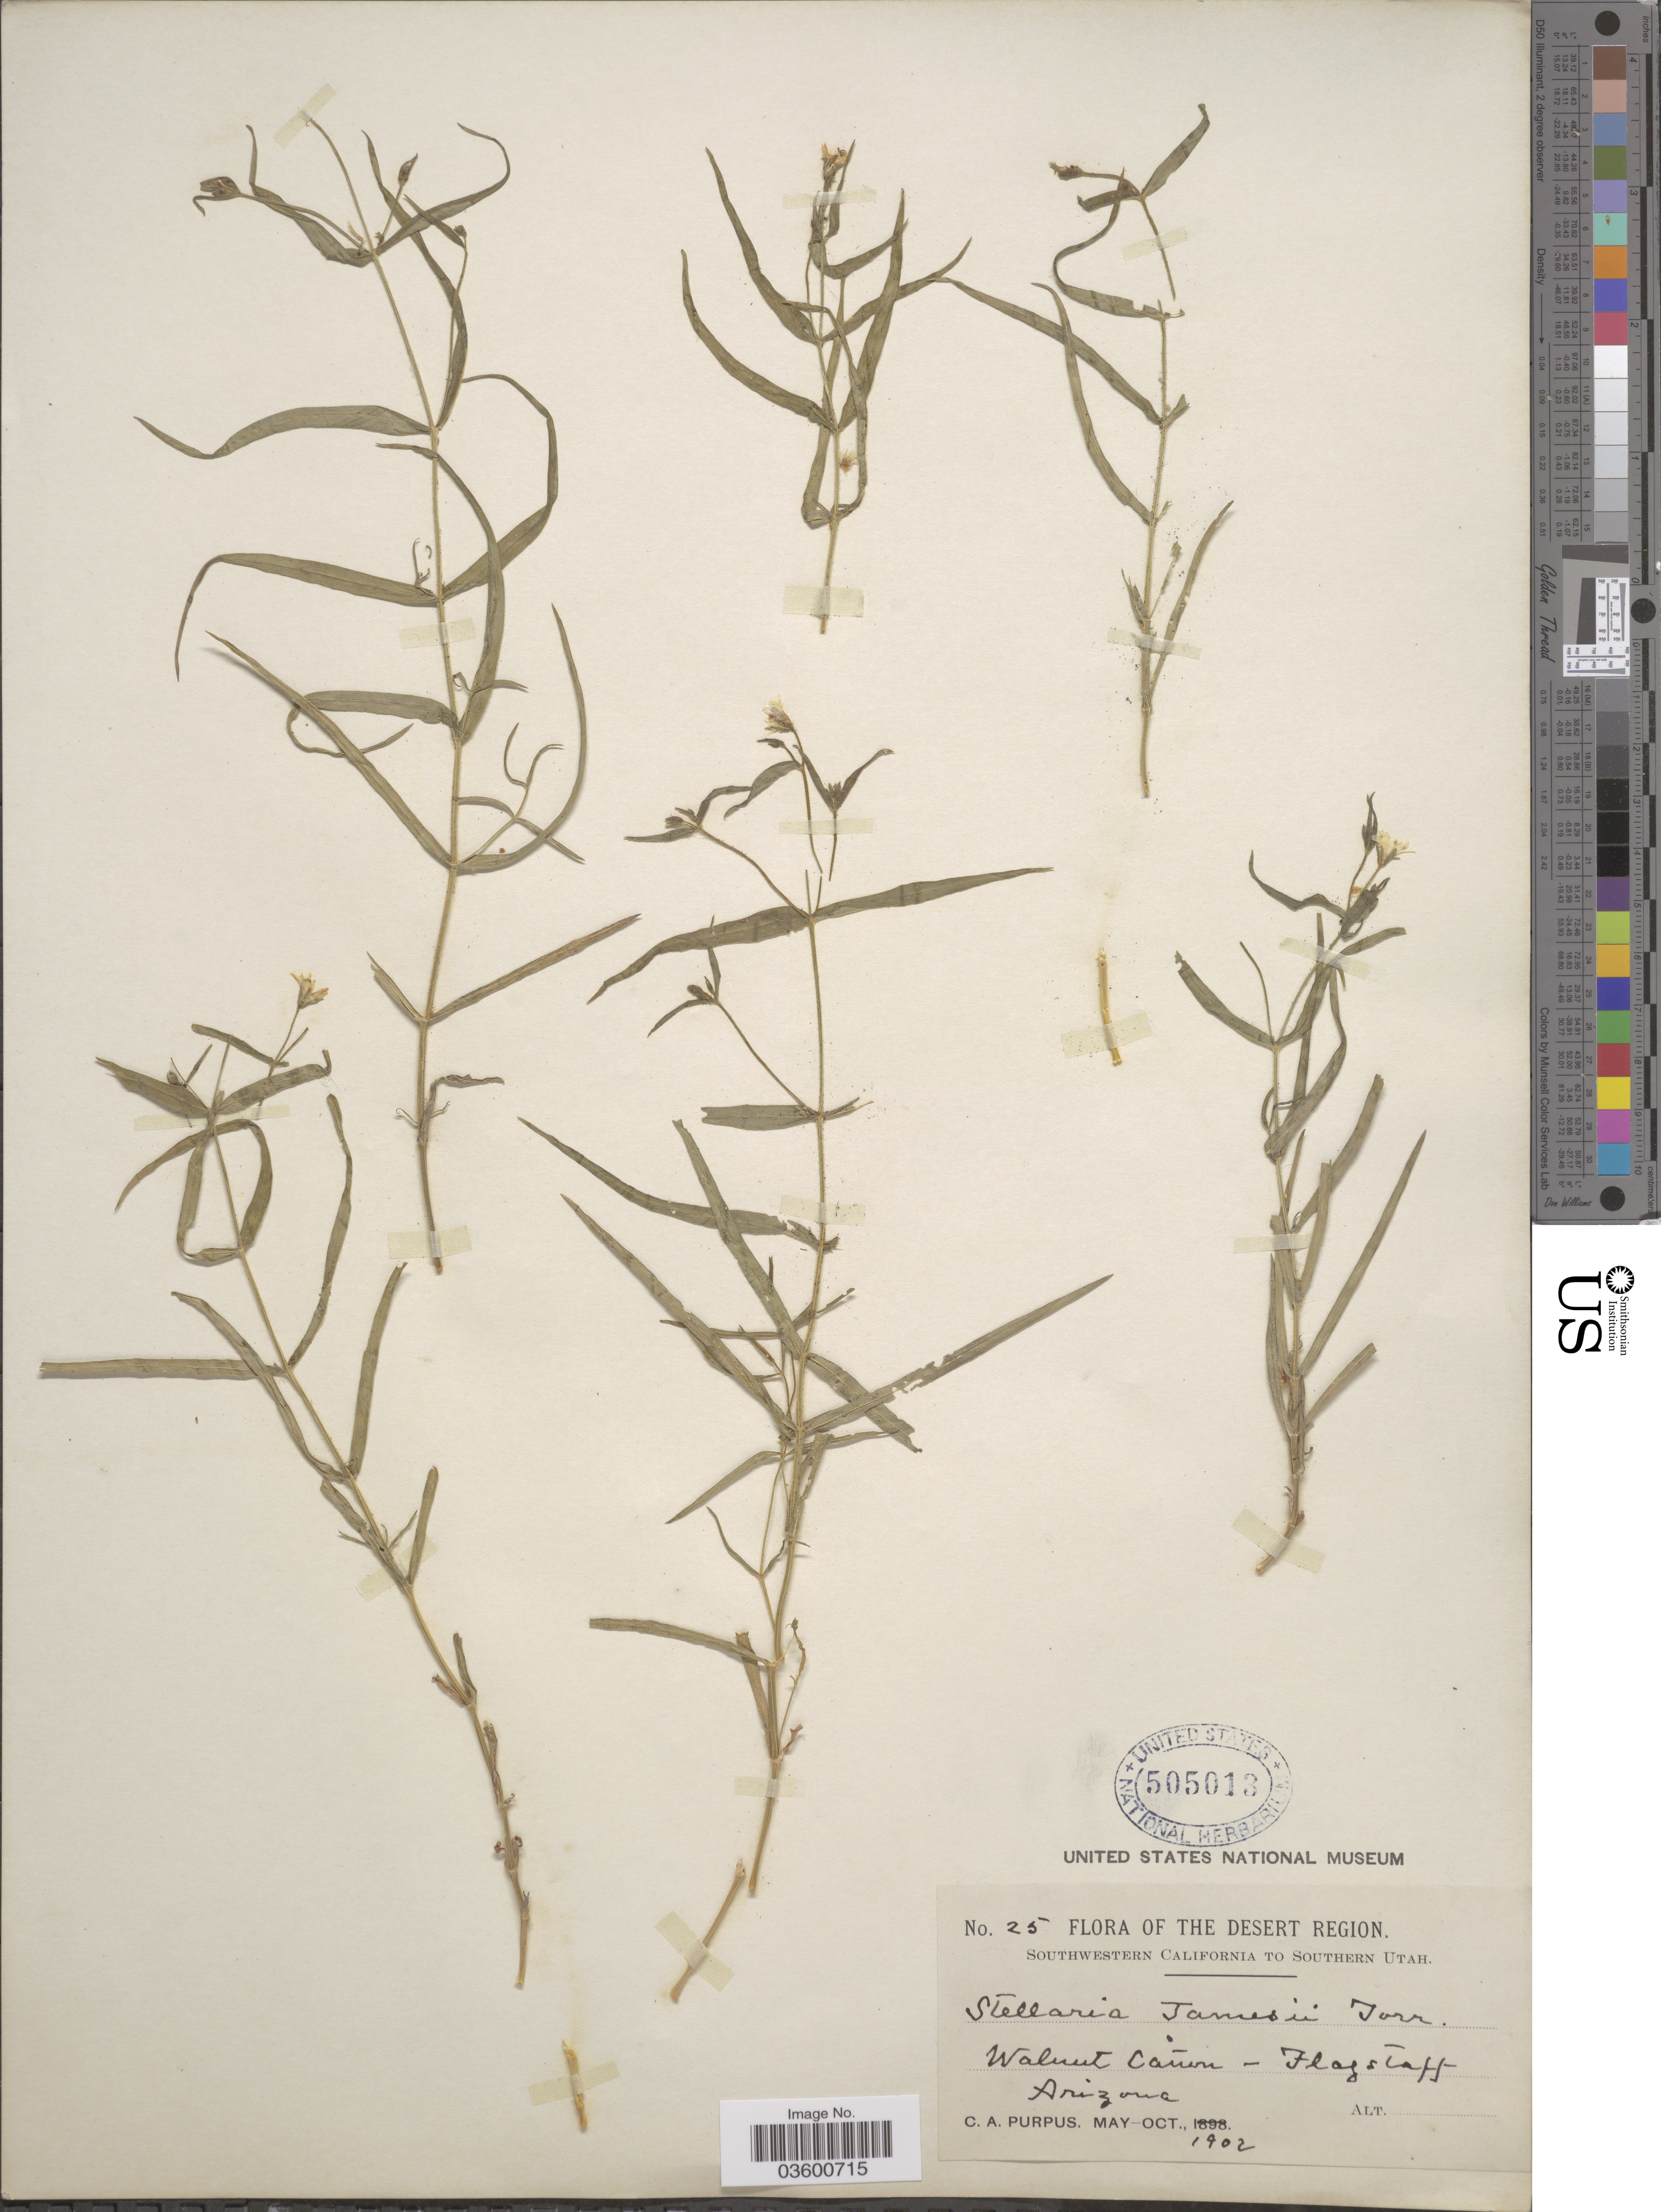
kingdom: Plantae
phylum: Tracheophyta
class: Magnoliopsida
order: Caryophyllales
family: Caryophyllaceae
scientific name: Torreyostellaria jamesiana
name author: (Torr.) Gang Yao et al.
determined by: Strong, M. T., (US), Smithsonian Institution - National Museum of Natural History (UNITED STATES)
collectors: C. A. Purpus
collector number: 25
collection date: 1902-05/1902-10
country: United States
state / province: Arizona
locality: The Desert Region. Walnut Cañon - Flagstaff.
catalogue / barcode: US 505013